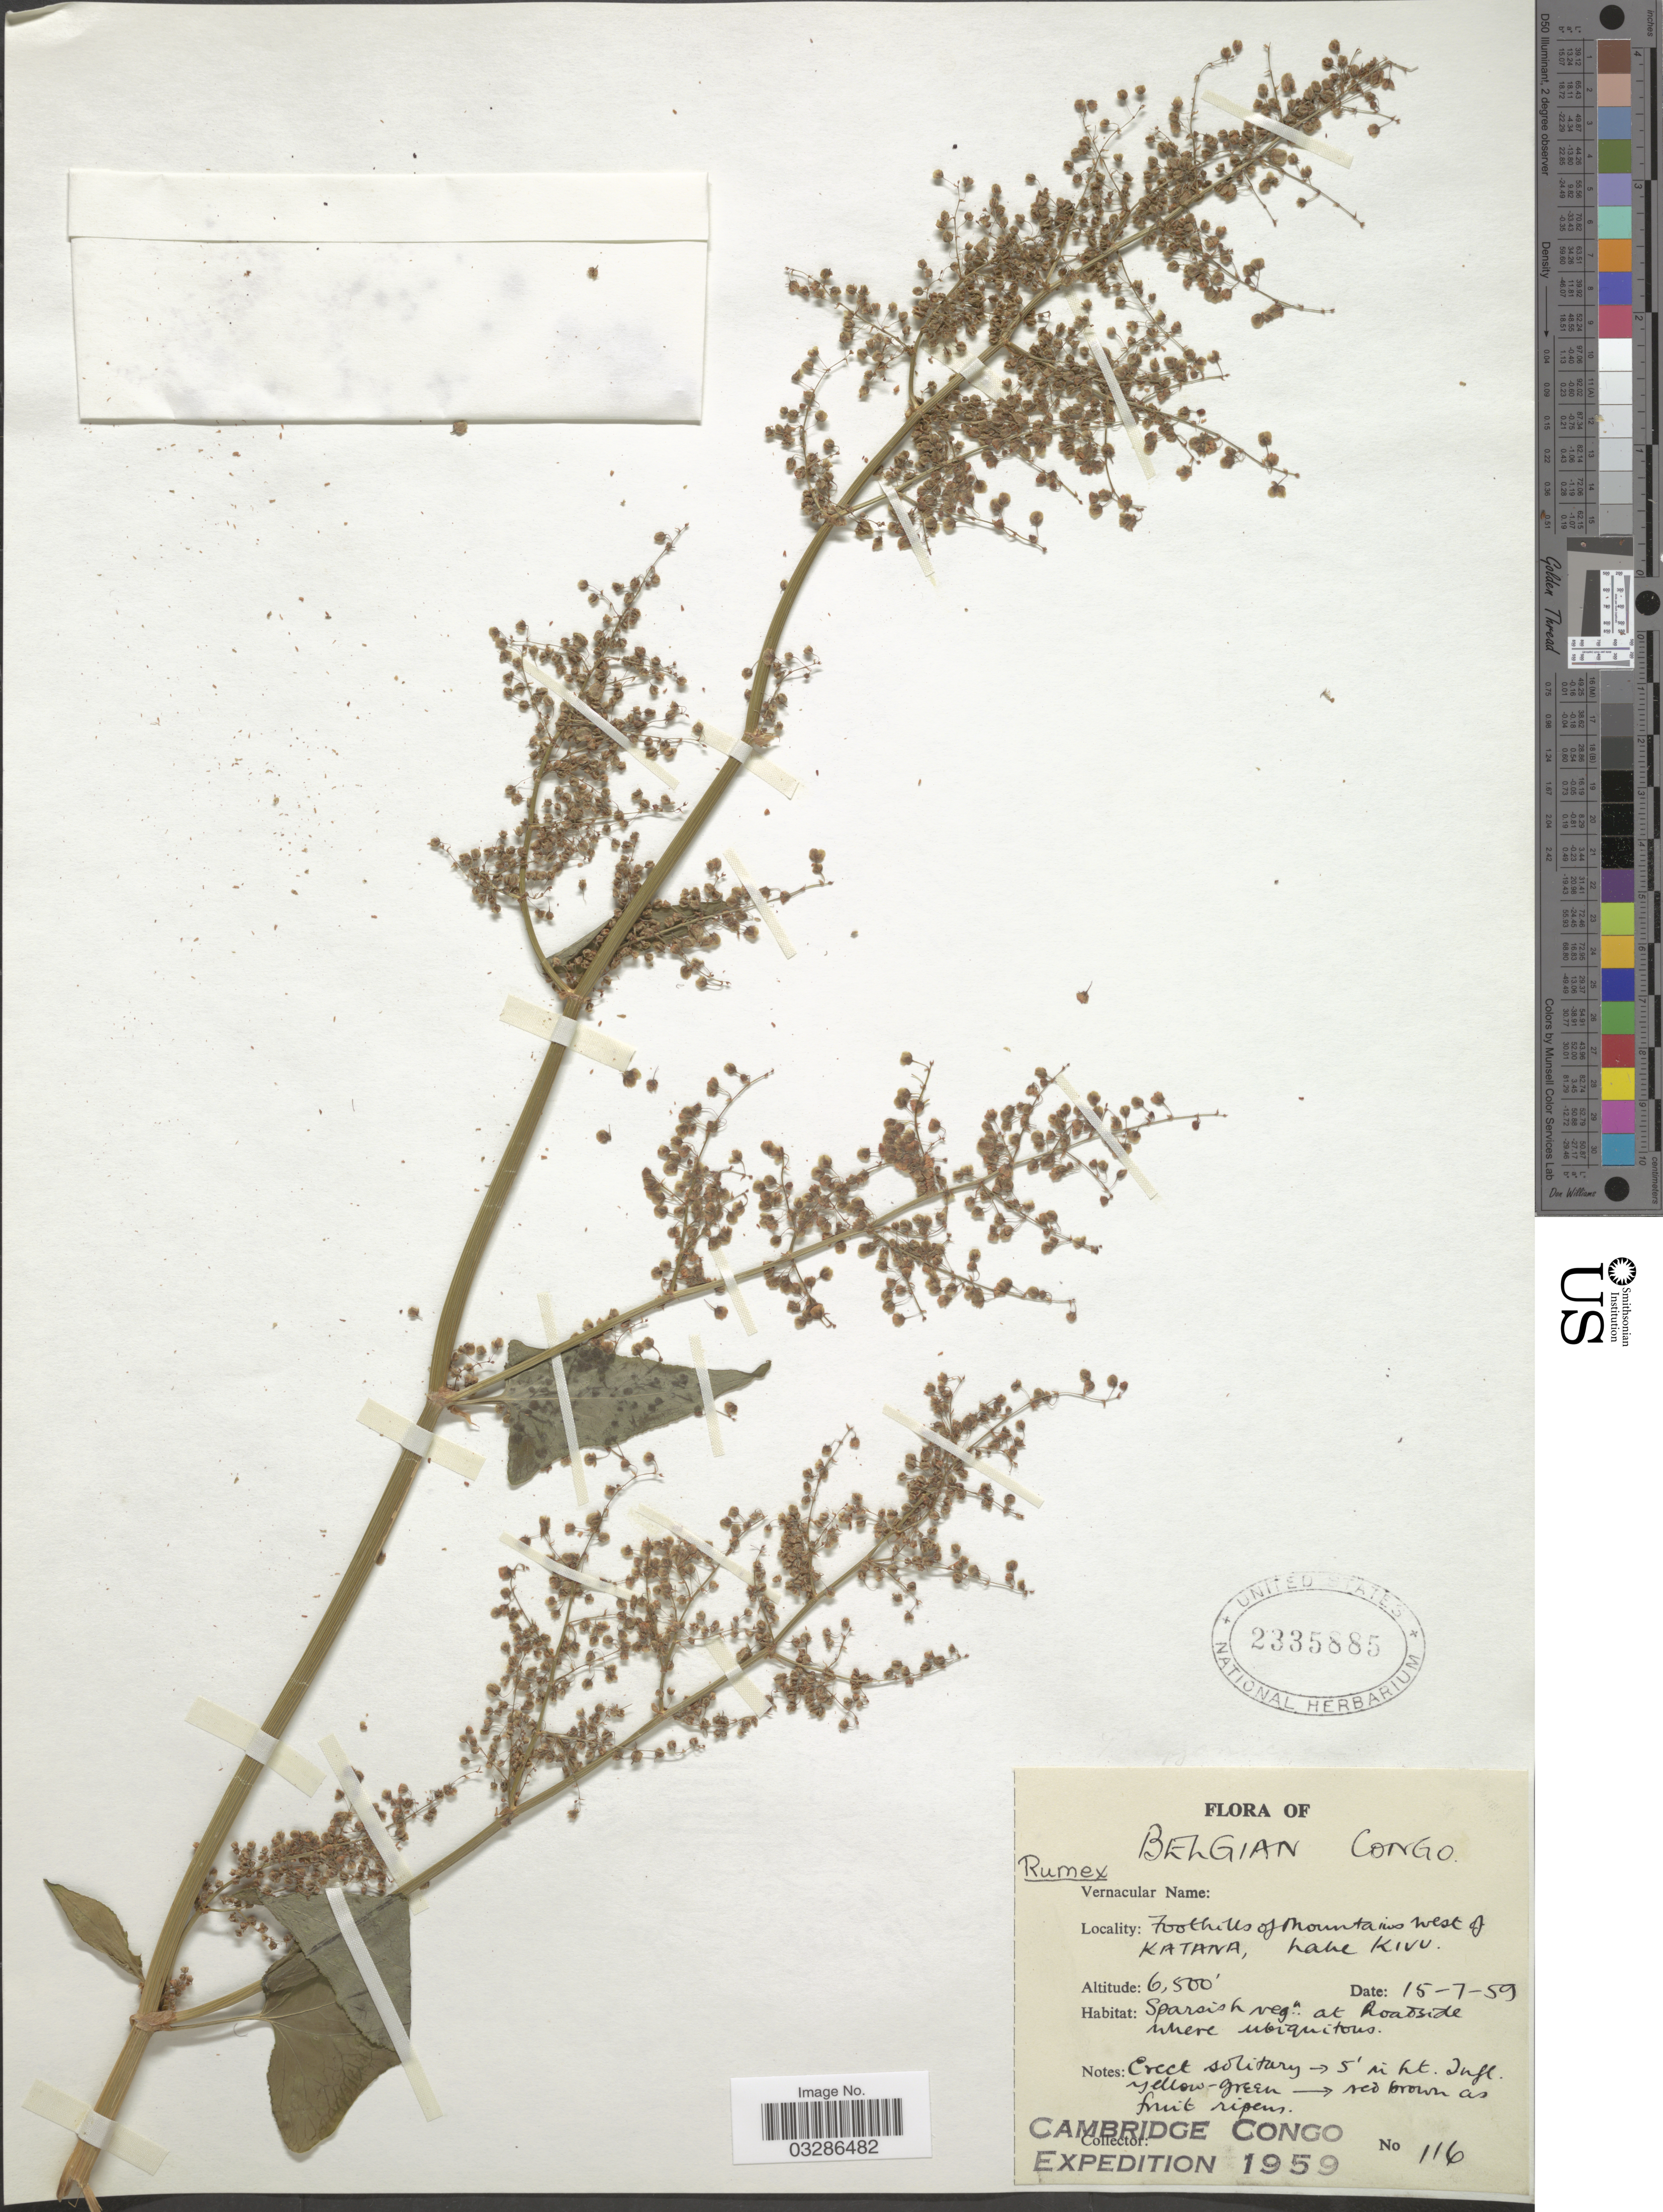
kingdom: Plantae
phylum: Tracheophyta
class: Magnoliopsida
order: Caryophyllales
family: Polygonaceae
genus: Rumex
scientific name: Rumex sp.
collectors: Cambridge Congo Expedition 1959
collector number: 116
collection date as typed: Transcribed d/m/y: 15/7/59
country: Congo, Democratic Republic of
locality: Belgian Congo, Foothills of Mountains west of Katana, Lake Kivu.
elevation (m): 1981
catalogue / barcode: US 2335885